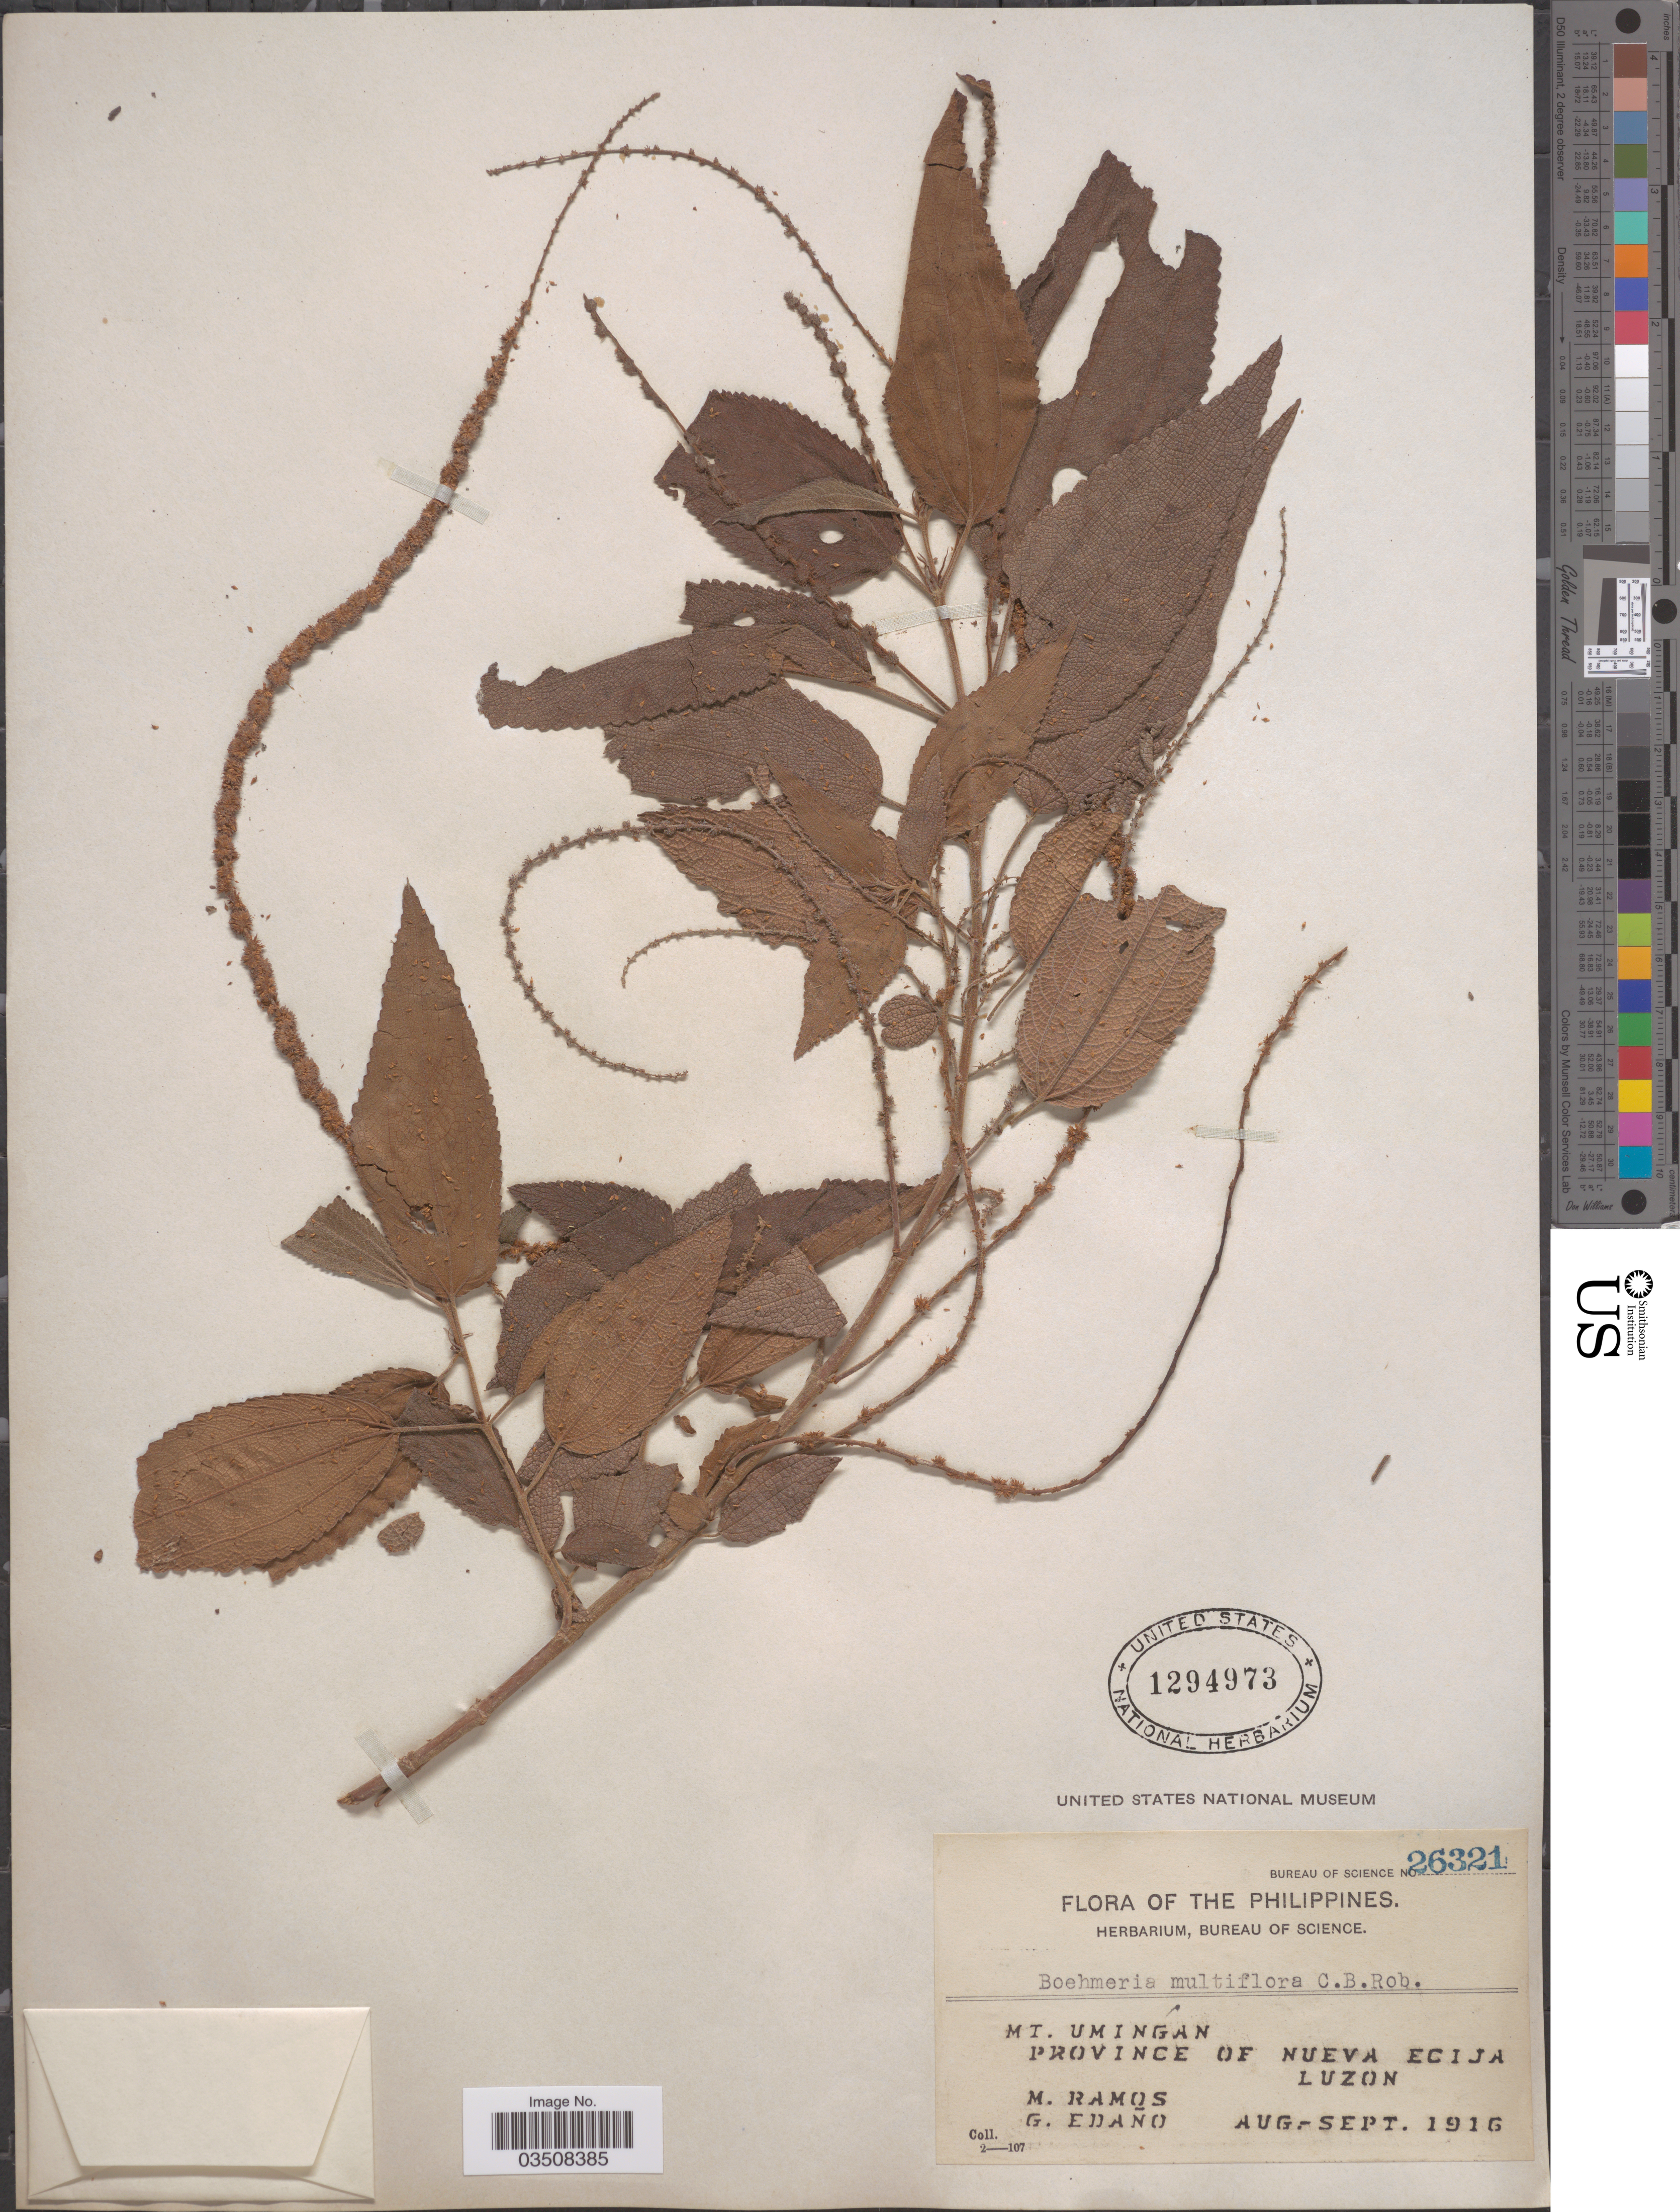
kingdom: Plantae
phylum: Tracheophyta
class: Magnoliopsida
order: Rosales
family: Urticaceae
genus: Boehmeria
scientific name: Boehmeria multiflora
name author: C.B. Rob.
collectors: M. Ramos & G. E. Edaño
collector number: Bureau of Science 26321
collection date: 1916-08/1916-09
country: Philippines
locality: Mt. Umingan. Province of Neuva Ecija Luzon.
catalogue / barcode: US 1294973